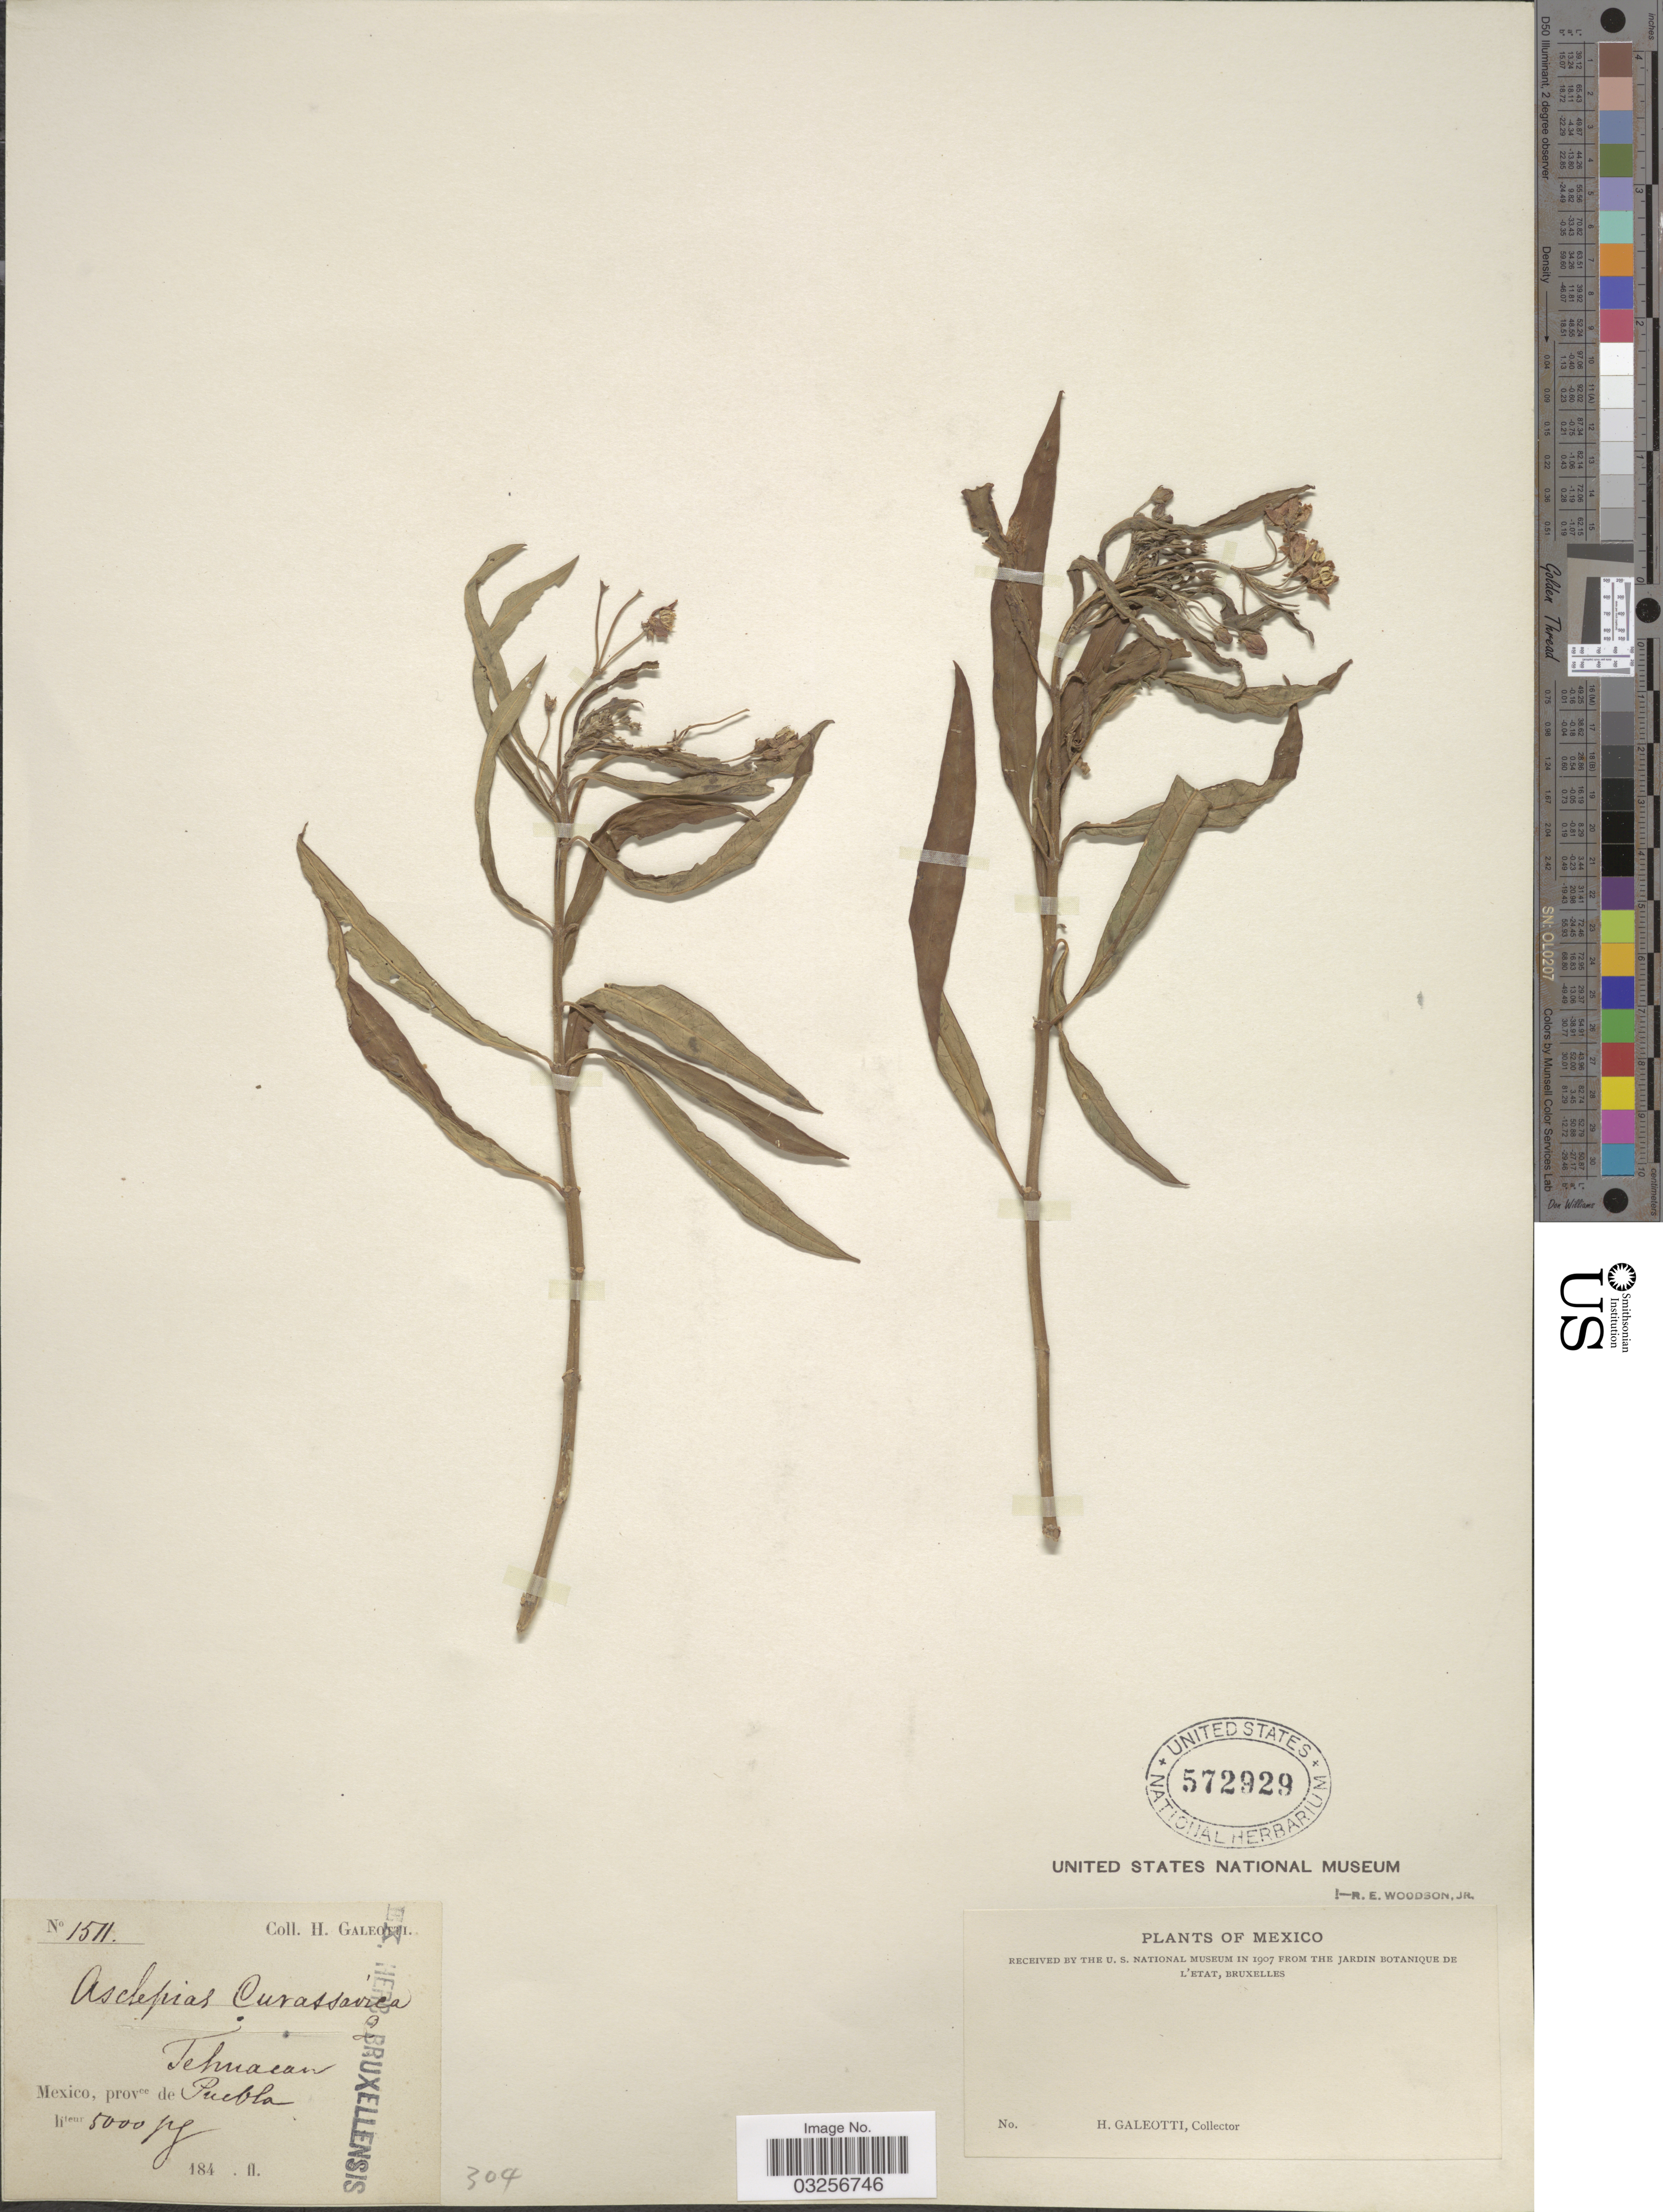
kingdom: Plantae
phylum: Tracheophyta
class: Magnoliopsida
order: Gentianales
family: Apocynaceae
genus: Asclepias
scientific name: Asclepias curassavica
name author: L.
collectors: H. G. Galeotti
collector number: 1511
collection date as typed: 184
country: Mexico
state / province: Puebla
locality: Tehuacan.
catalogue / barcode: US 572929